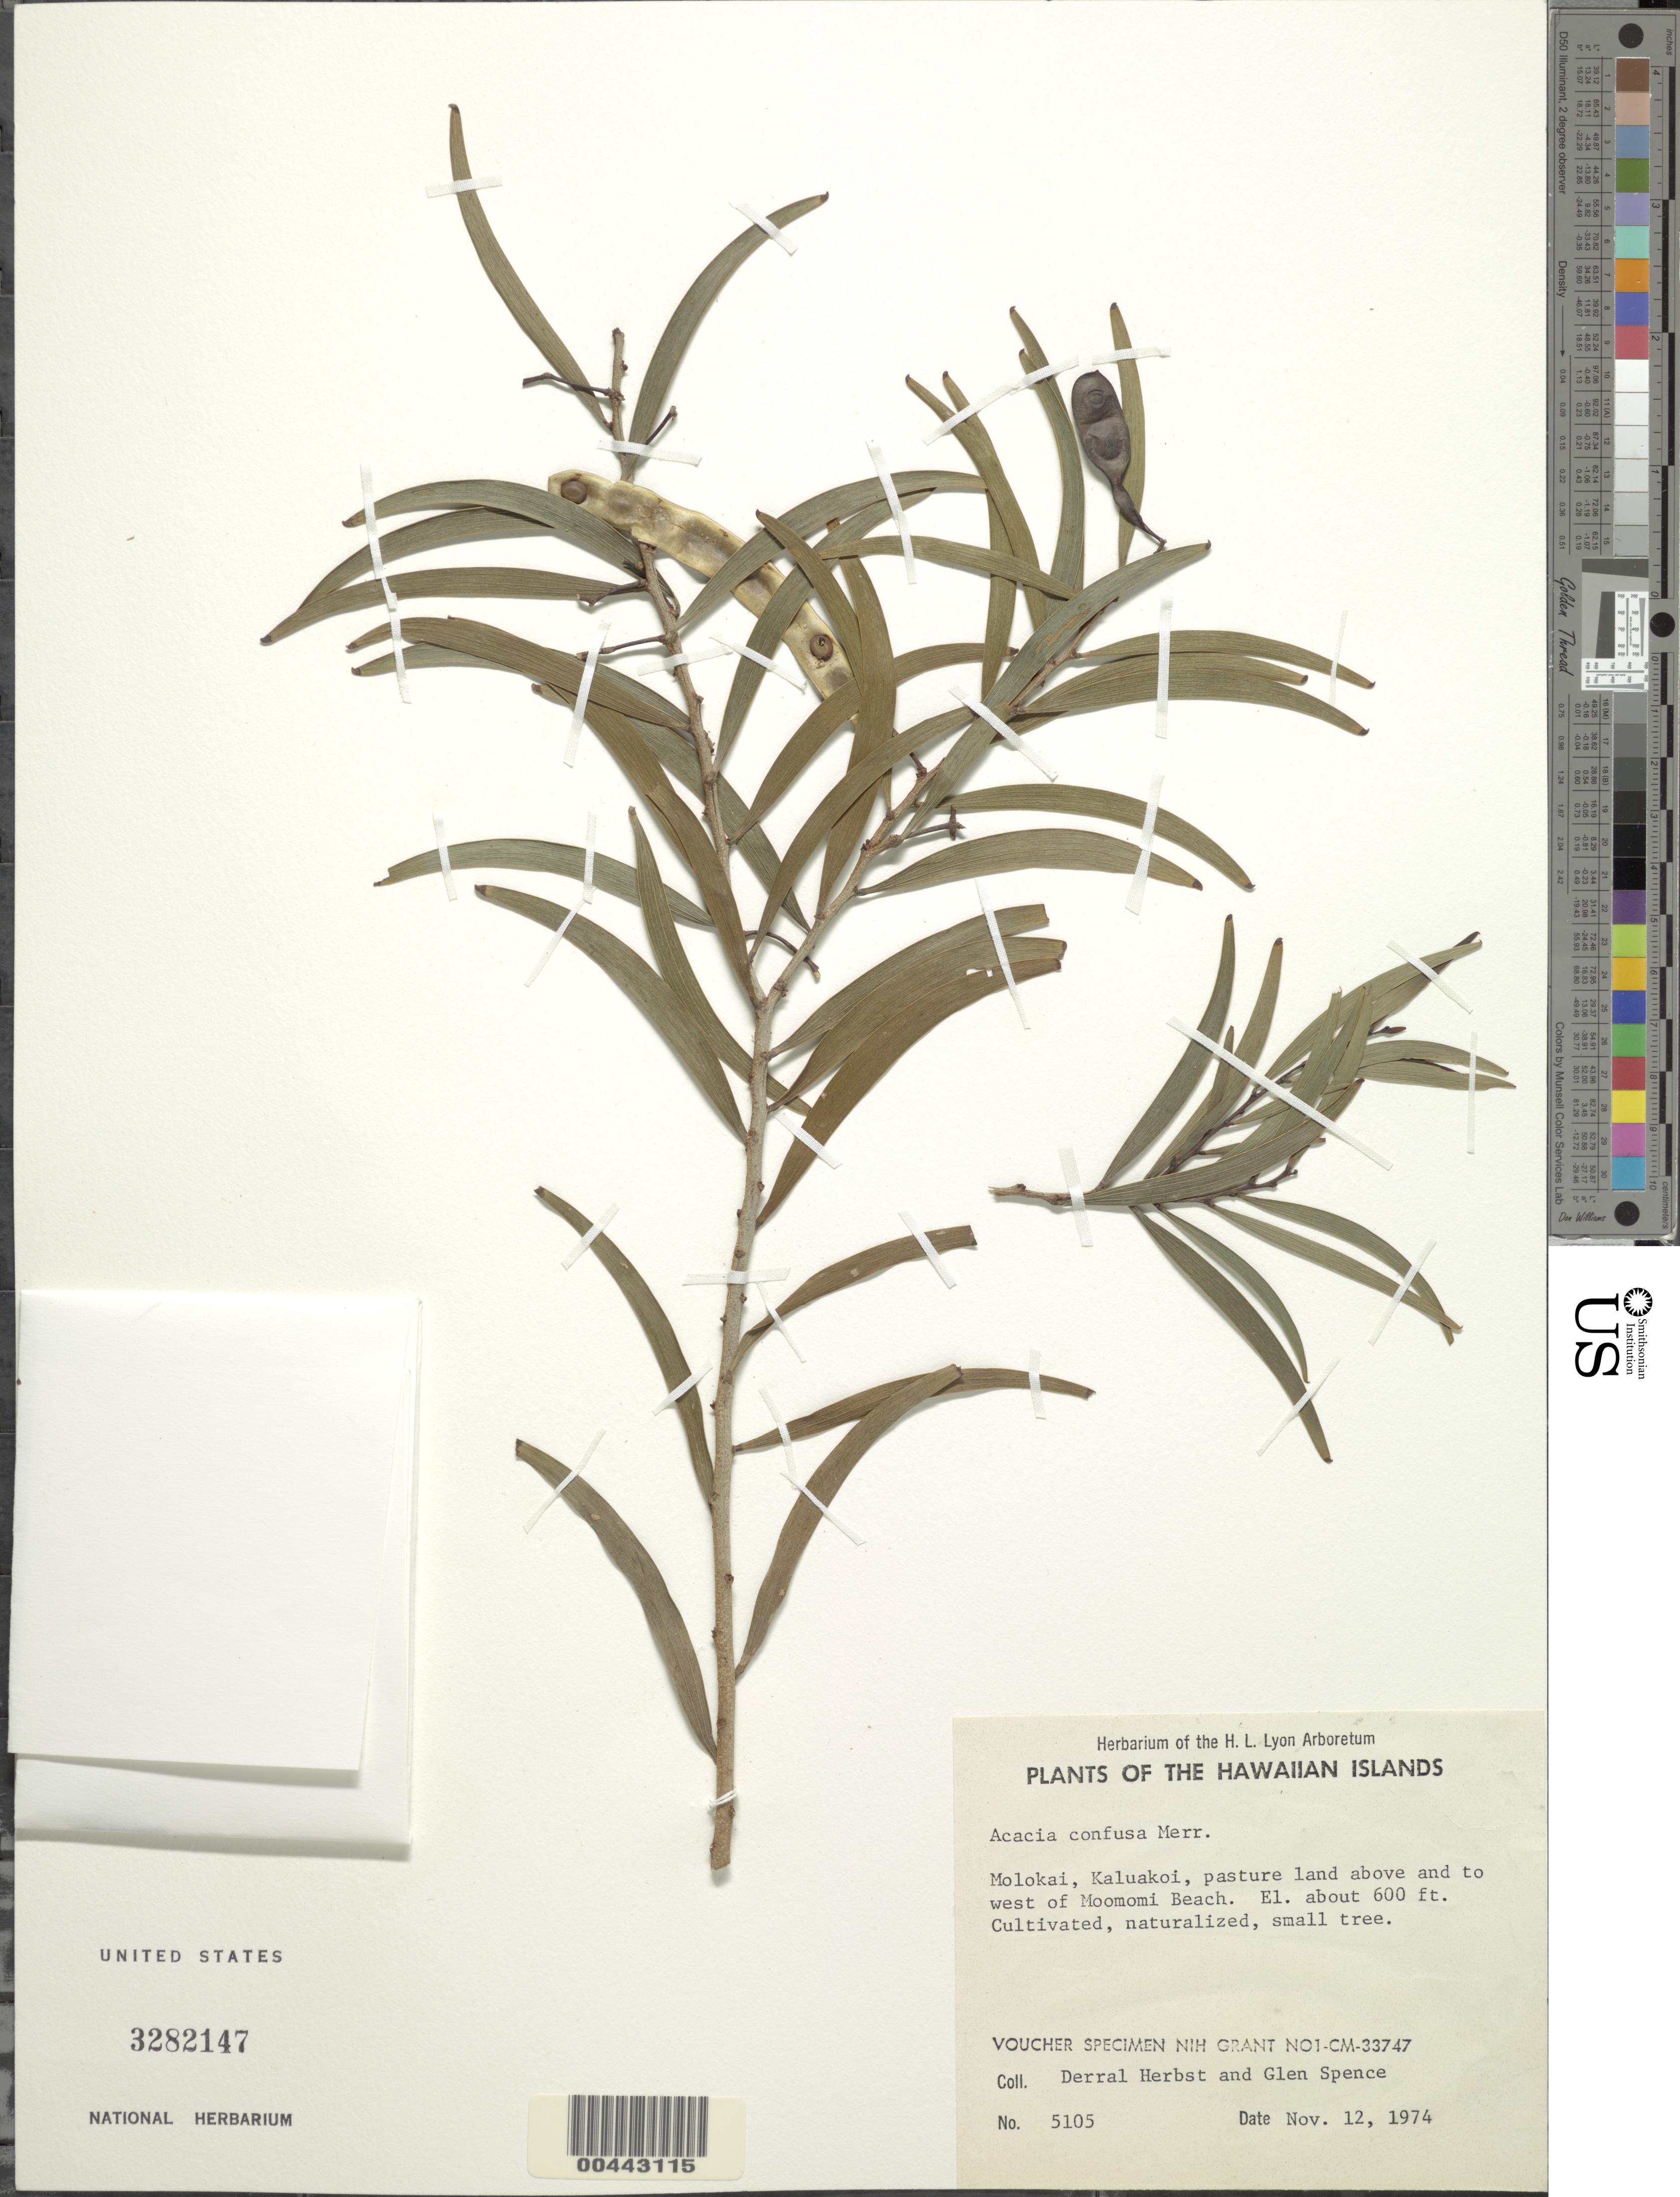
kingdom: Plantae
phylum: Tracheophyta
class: Magnoliopsida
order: Fabales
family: Fabaceae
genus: Acacia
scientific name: Acacia confusa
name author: Merr.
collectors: D. R. Herbst & G. Spence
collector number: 5105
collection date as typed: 12 Nov 1974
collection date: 1974-11-12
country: United States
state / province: Hawaii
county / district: Maui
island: Moloka'i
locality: Kaluakoi, pasture land above and to W of Moomomi Beach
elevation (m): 183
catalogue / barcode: US 3282147